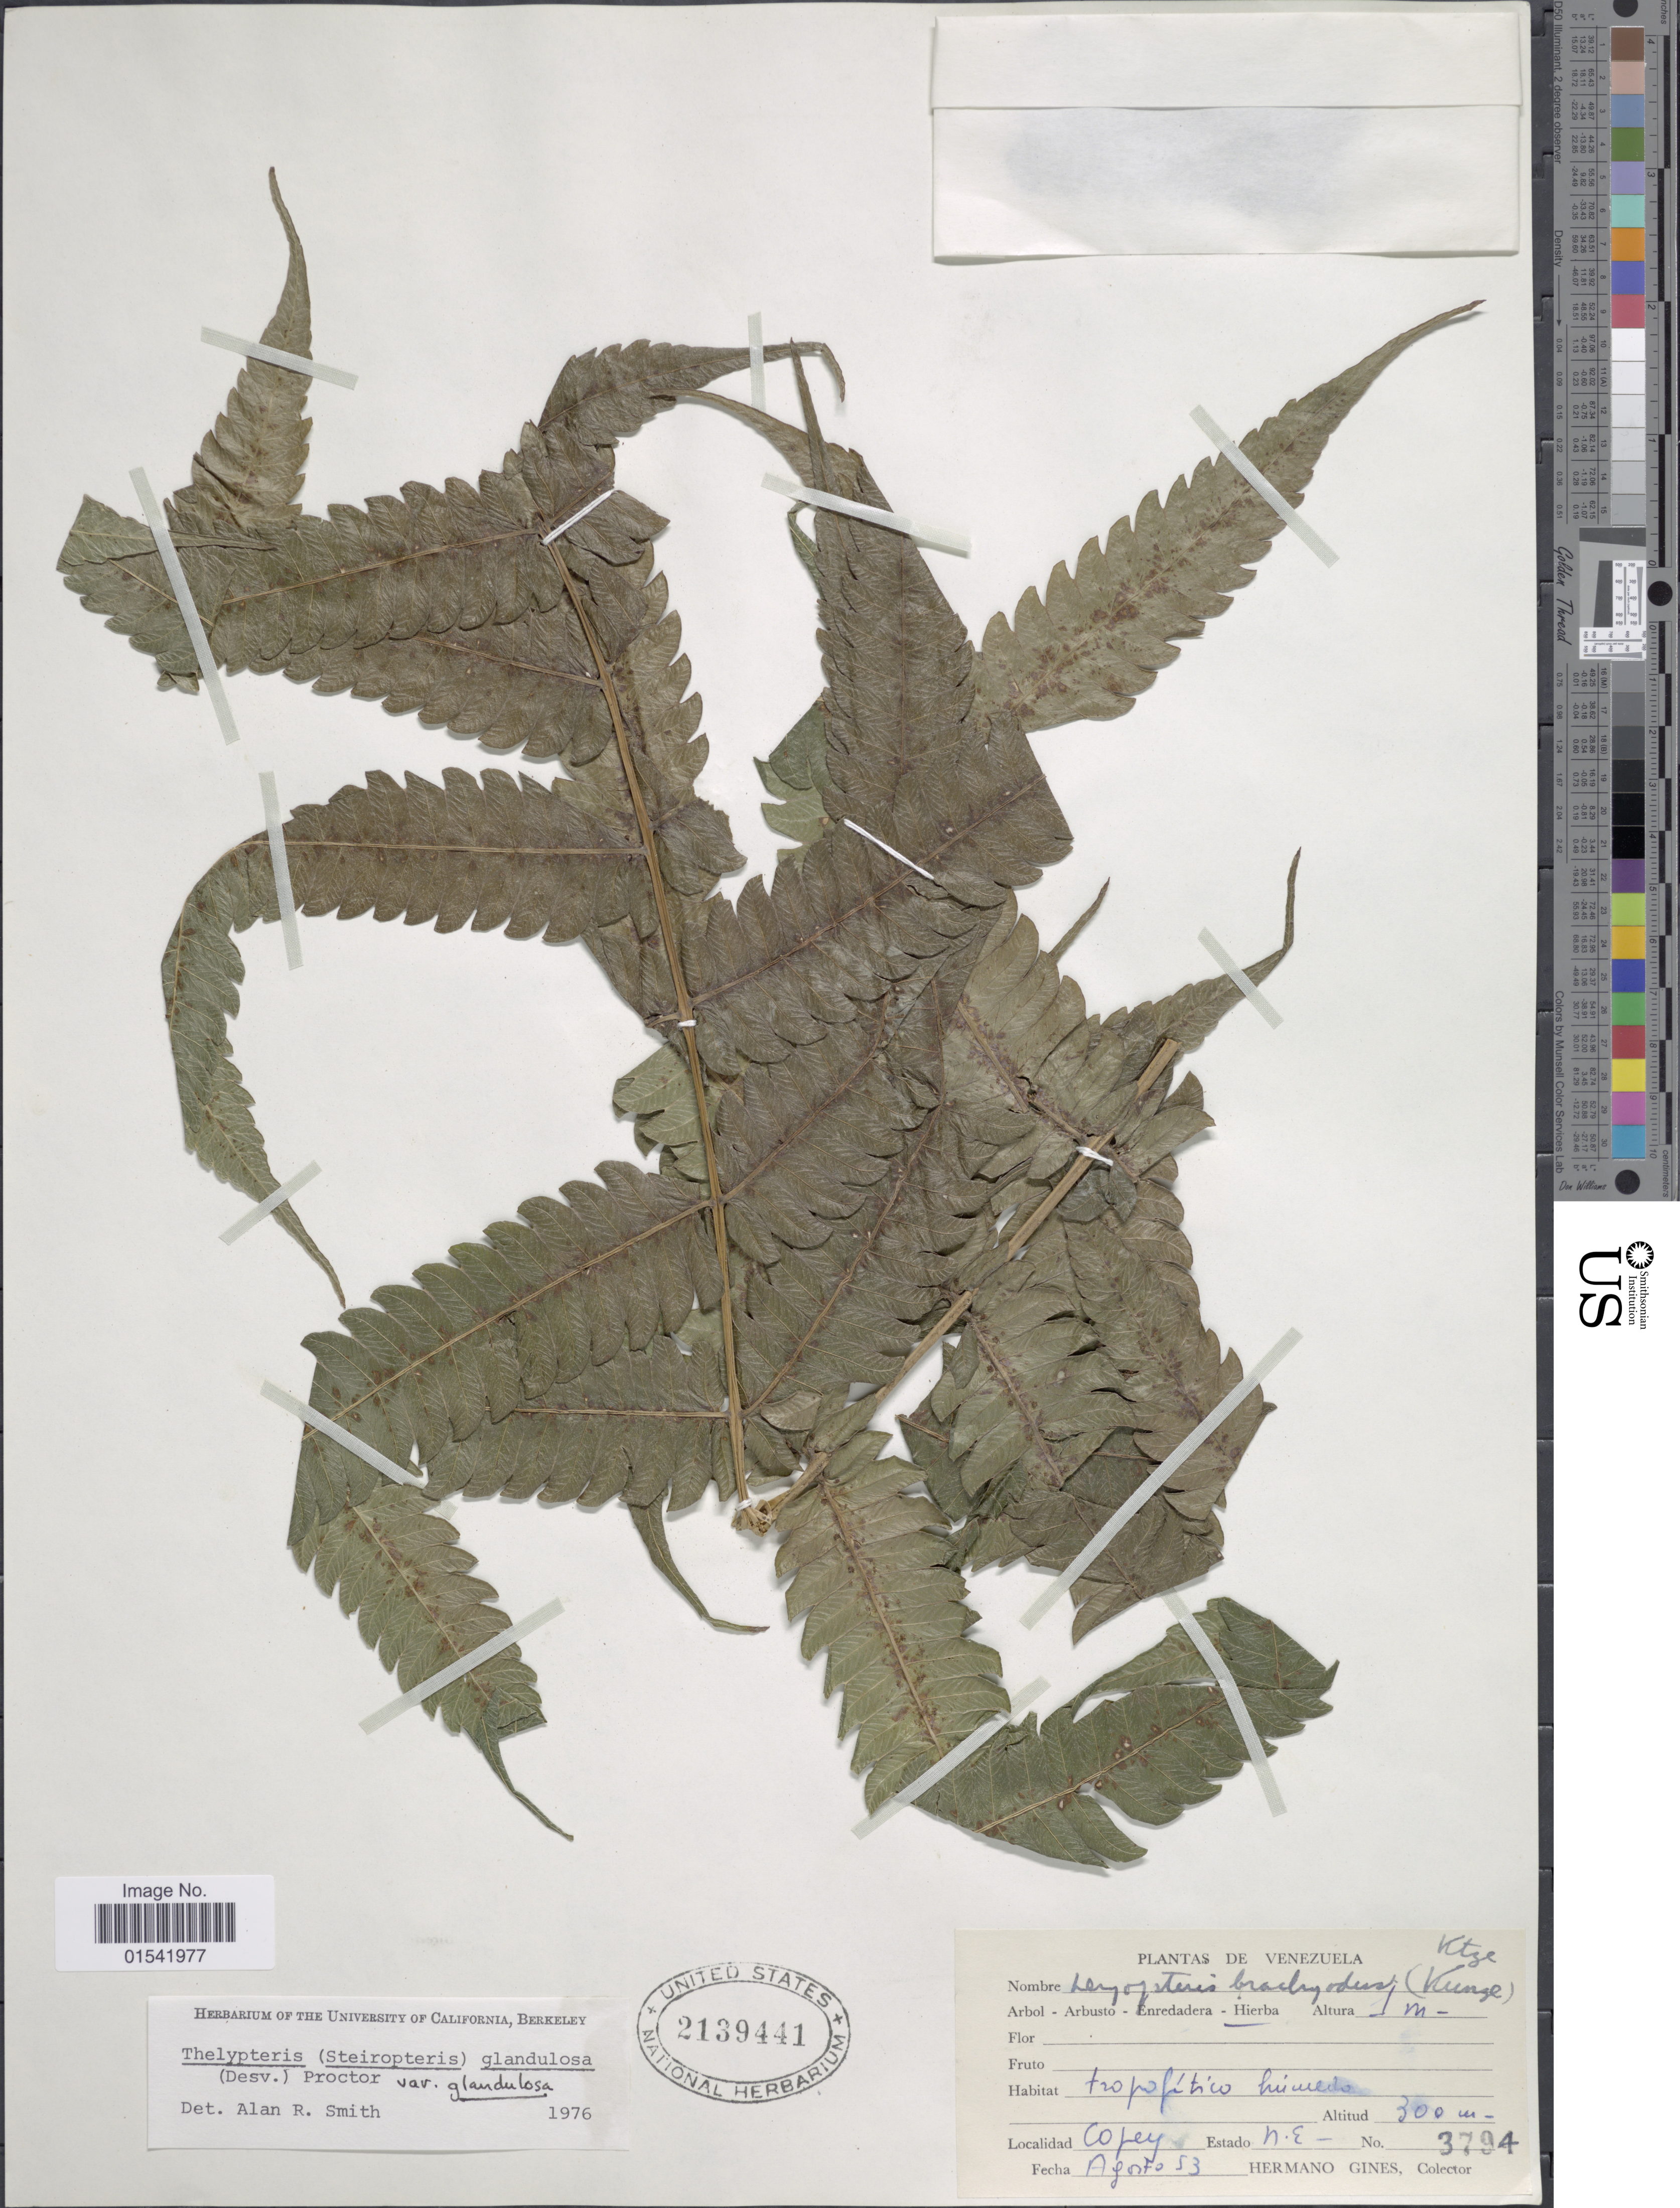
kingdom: Plantae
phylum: Tracheophyta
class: Polypodiopsida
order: Polypodiales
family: Thelypteridaceae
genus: Steiropteris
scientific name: Steiropteris glandulosa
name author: (Hook. f.) Pic. Serm.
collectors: Bro. Gines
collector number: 3794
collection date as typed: Transcribed d/m/y: /8/53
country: Venezuela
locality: Copey, Estado N.E.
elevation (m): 300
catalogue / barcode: US 2139441